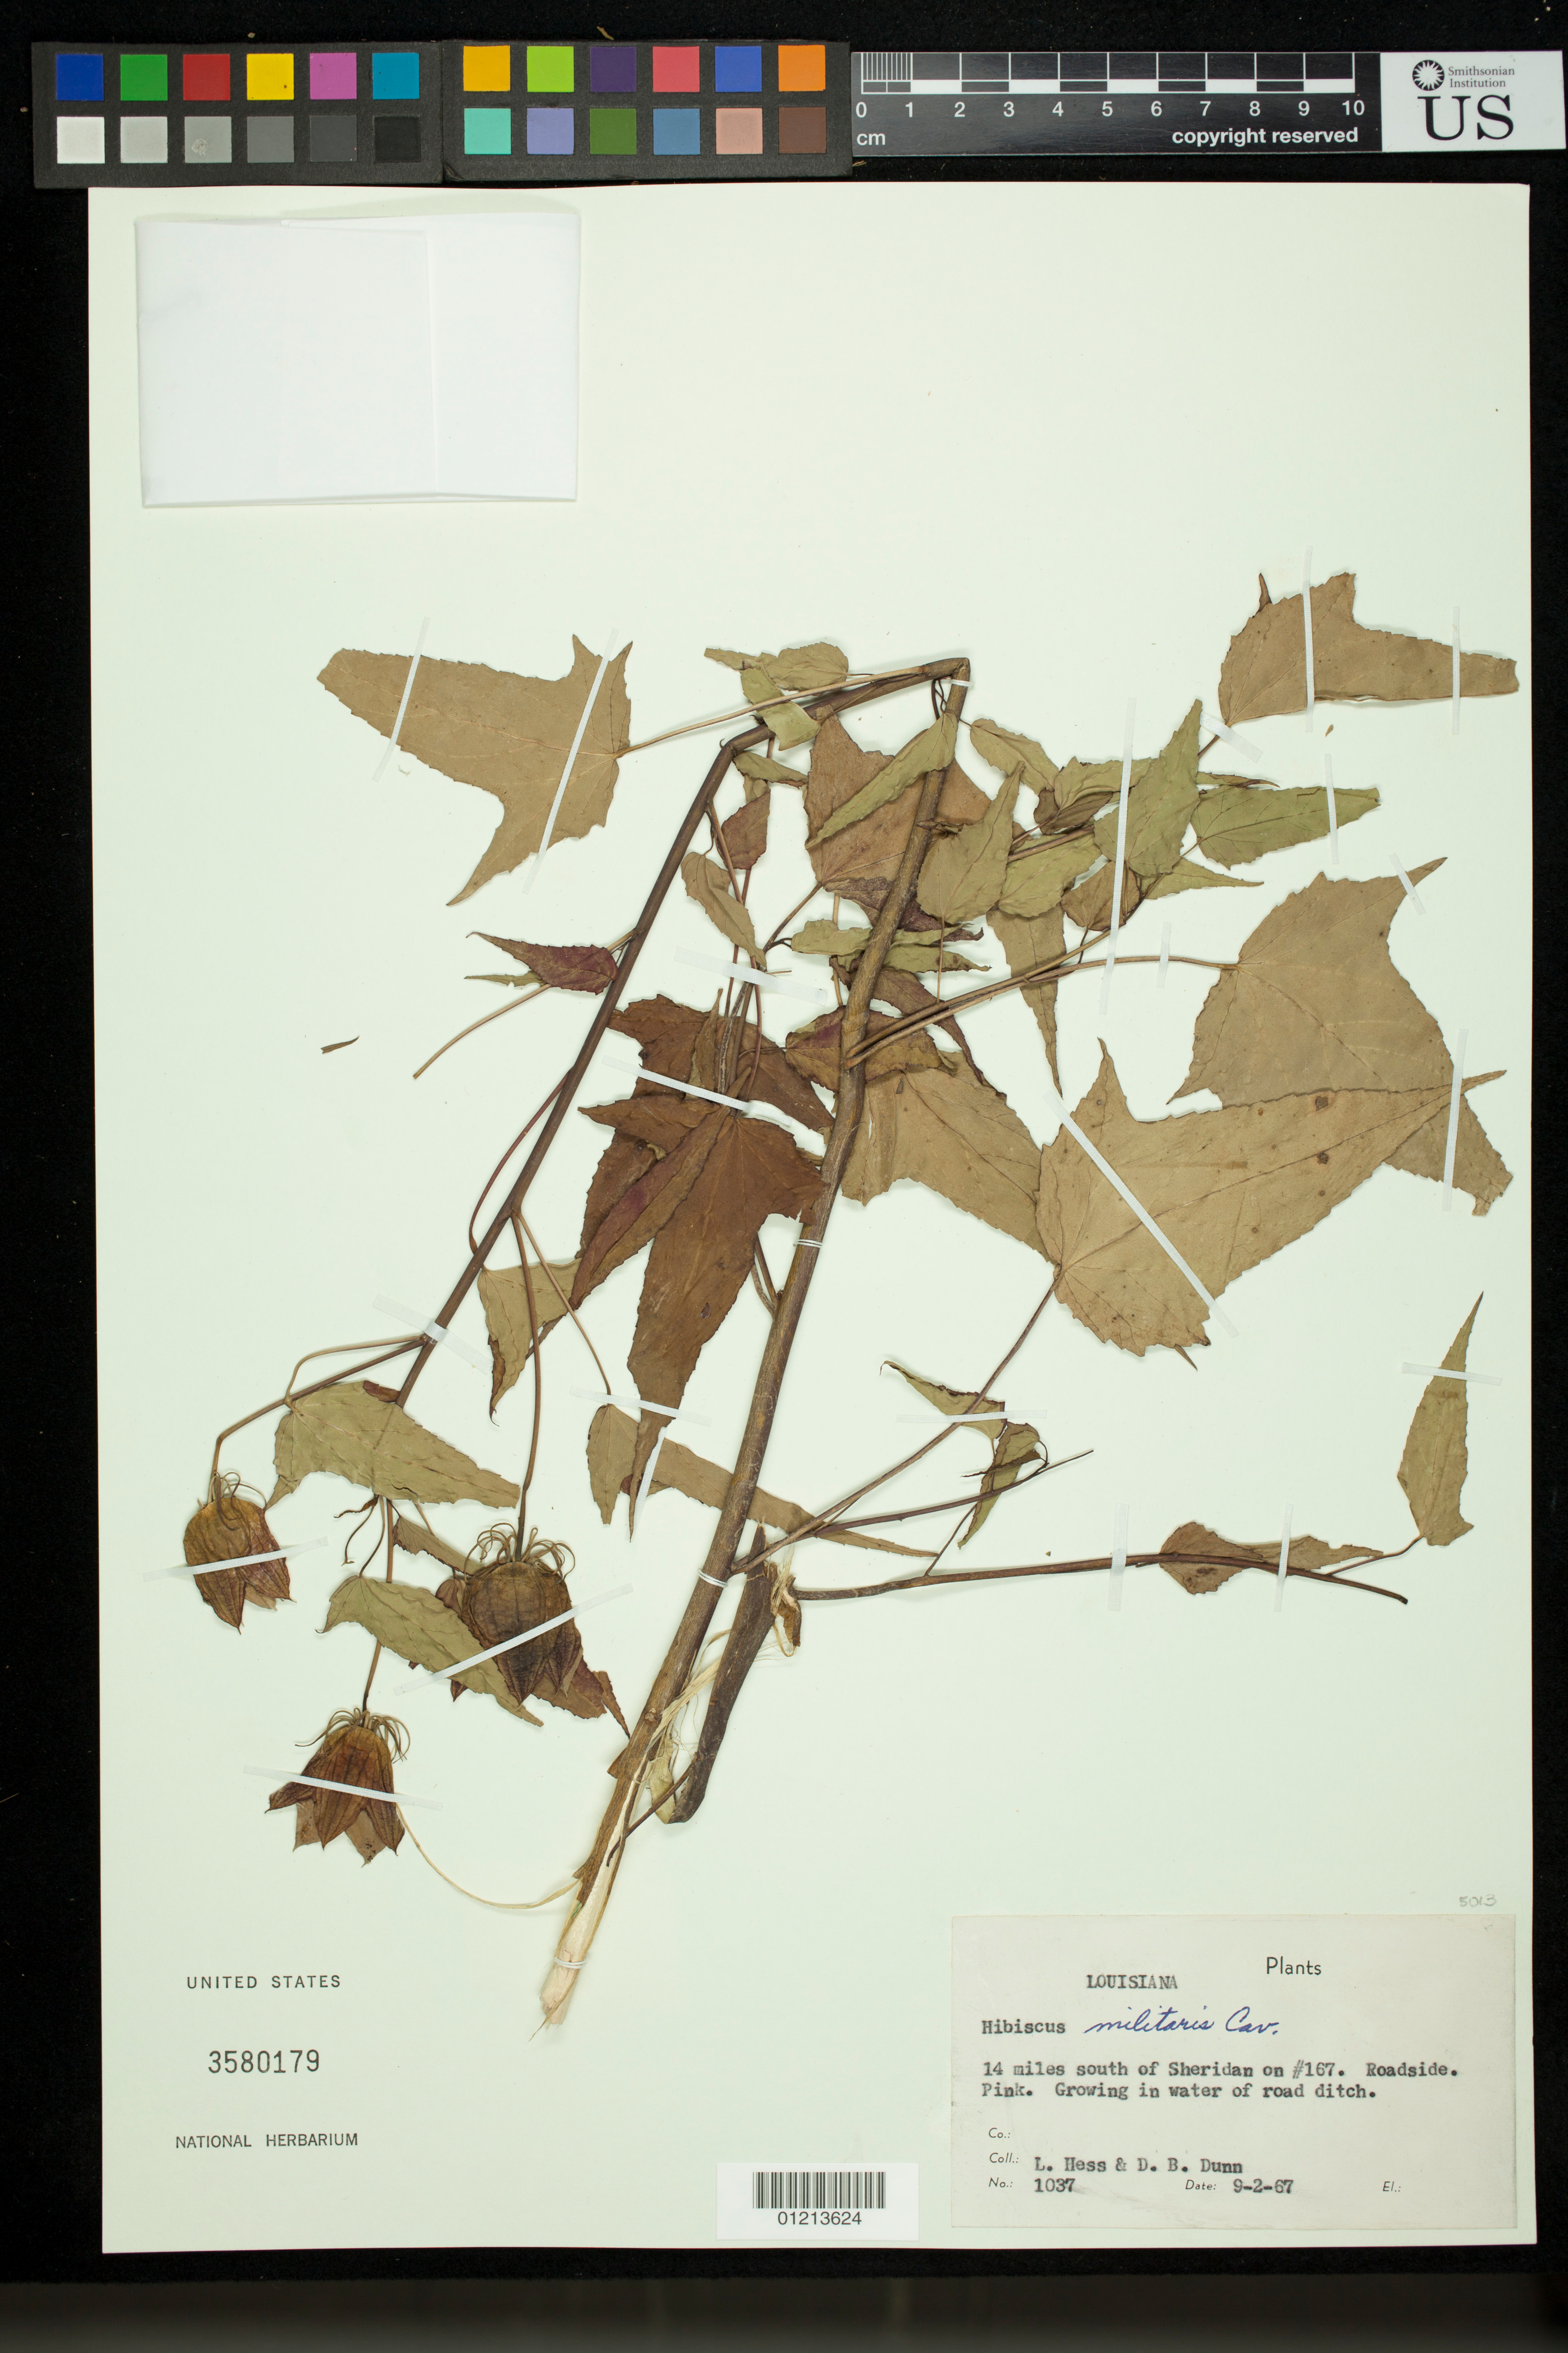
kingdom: Plantae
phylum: Tracheophyta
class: Magnoliopsida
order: Malvales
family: Malvaceae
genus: Hibiscus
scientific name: Hibiscus militaris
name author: Cav.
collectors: L. Hess & D. B. Dunn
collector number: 1037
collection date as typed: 09 Feb 1967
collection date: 1967-02-09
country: United States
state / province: Louisiana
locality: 14 miles south of Sheridan on #167. Roadside.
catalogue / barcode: US 3580179